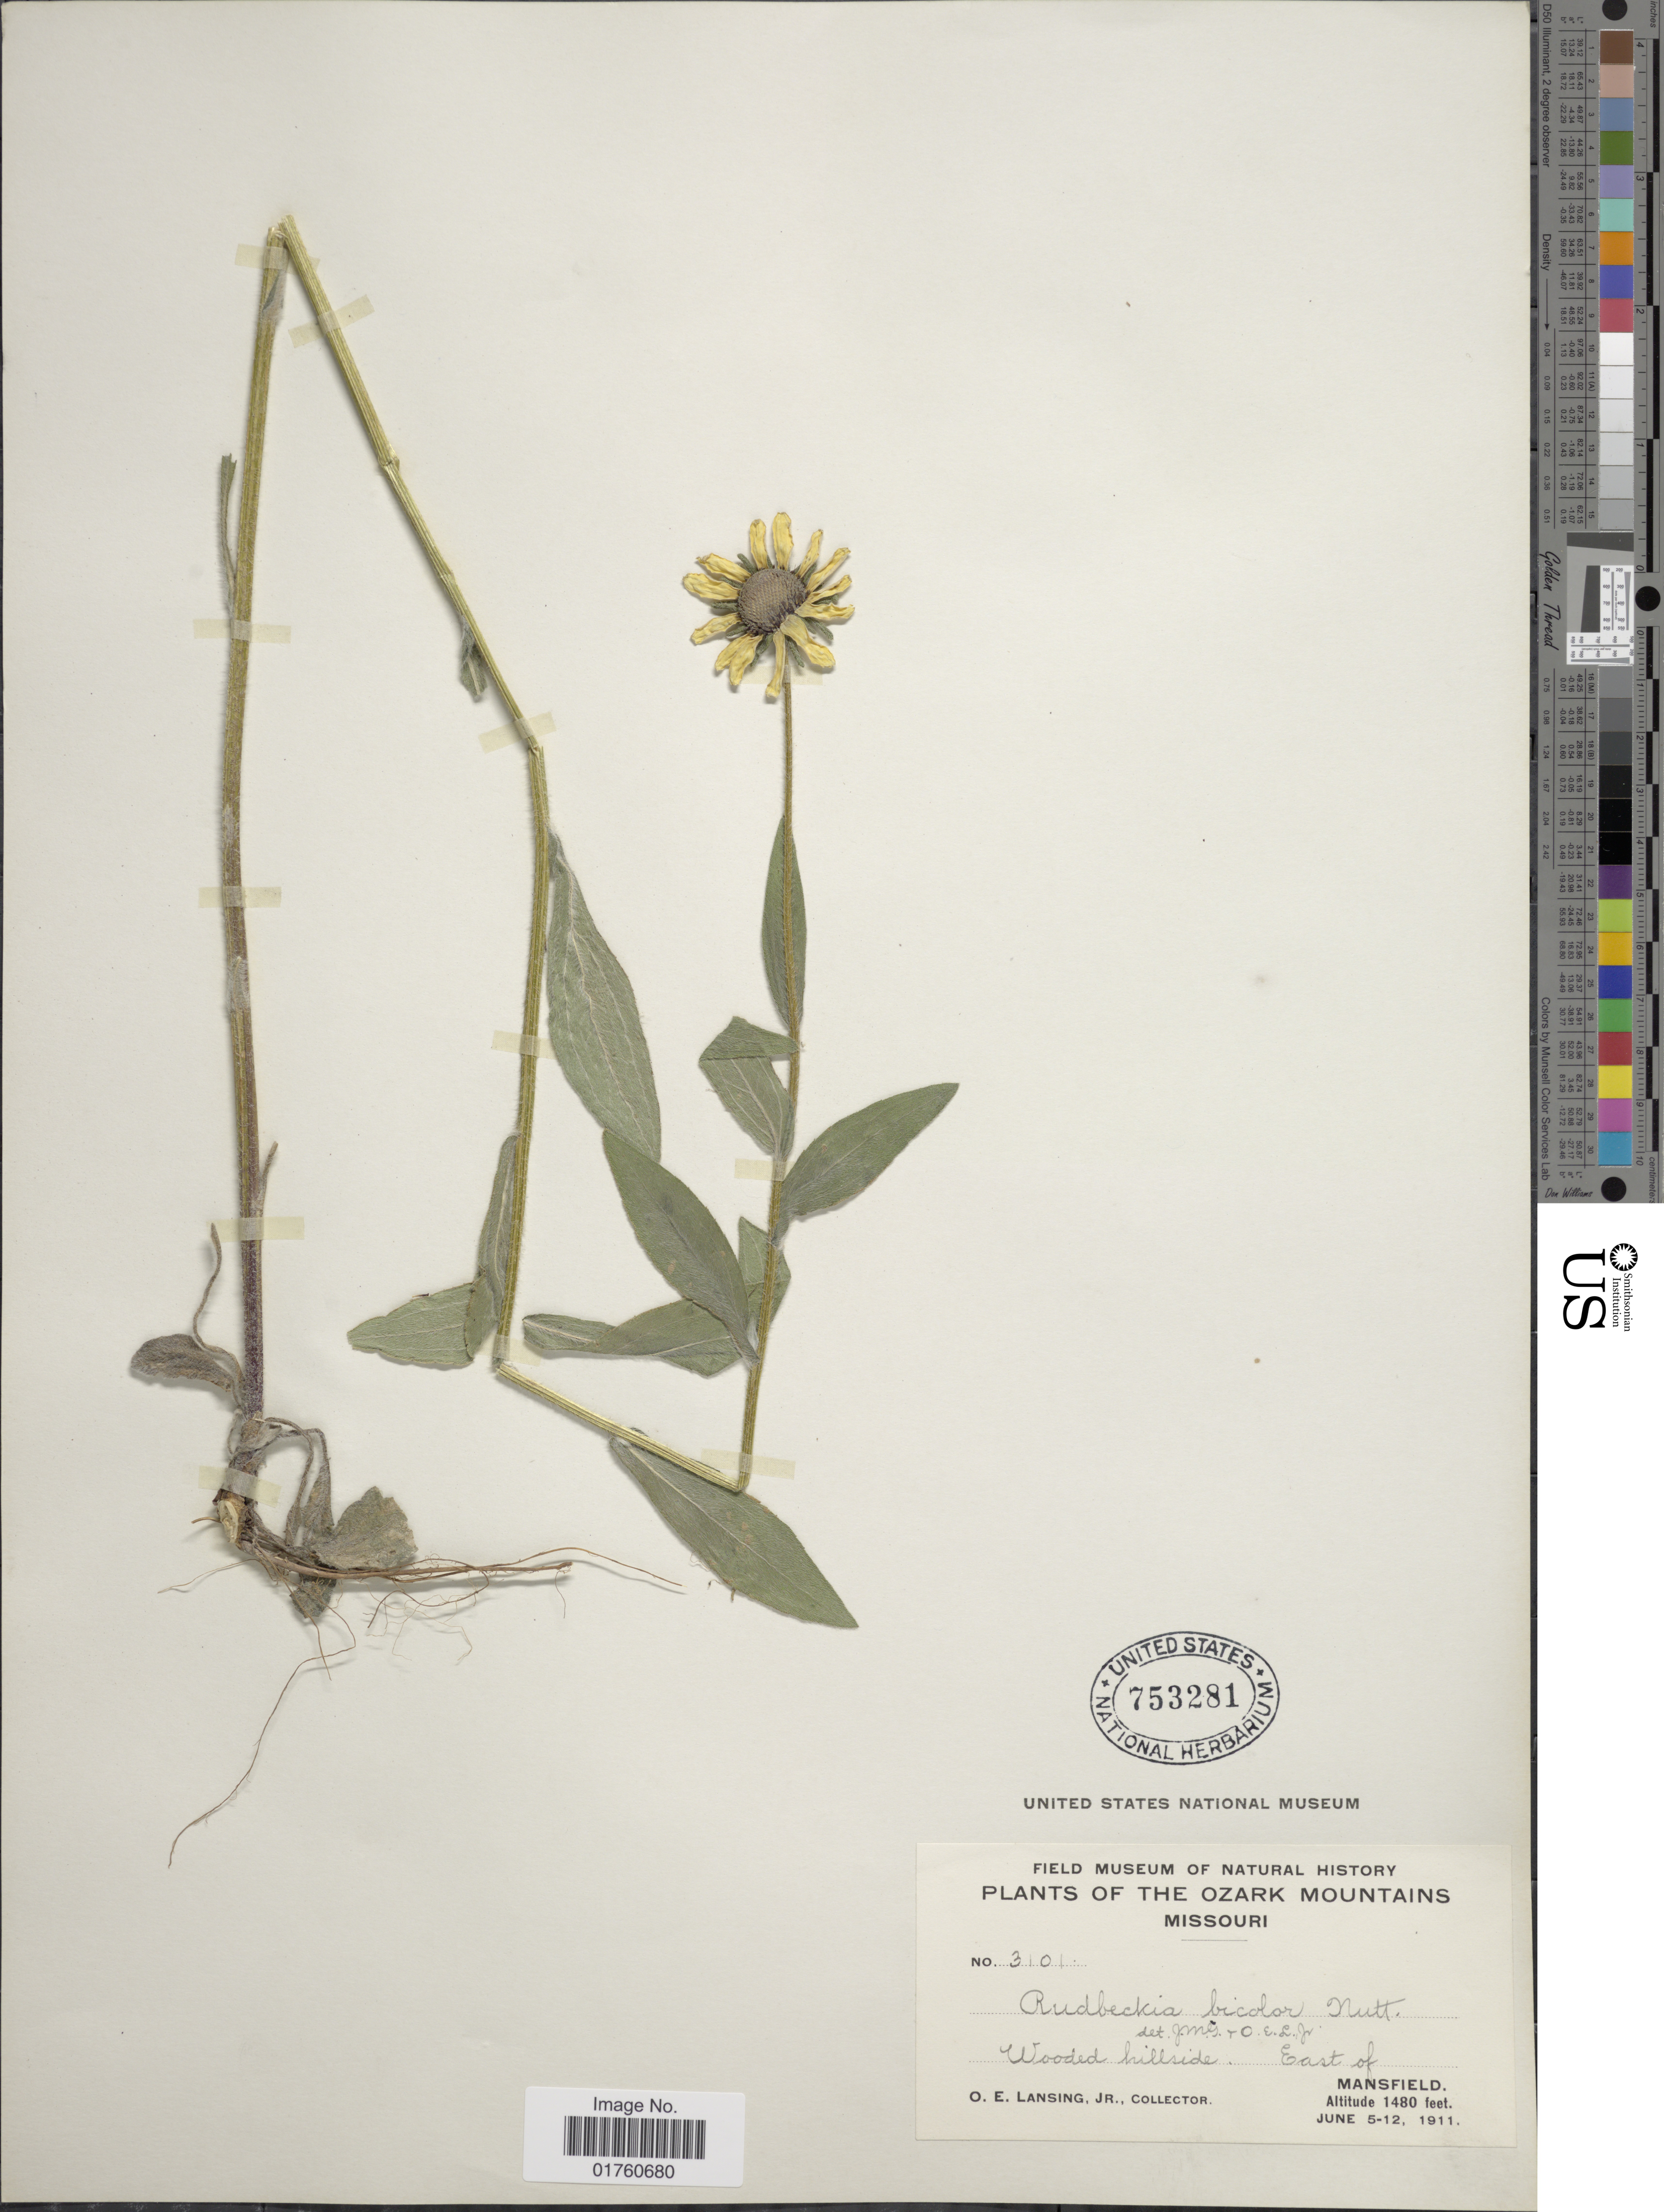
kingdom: Plantae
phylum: Tracheophyta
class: Magnoliopsida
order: Asterales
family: Asteraceae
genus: Rudbeckia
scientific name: Rudbeckia bicolor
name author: Nutt.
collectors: O. Lansing Jr.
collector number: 3101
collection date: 1911-06-05/1911-06-12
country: United States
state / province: Missouri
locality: The Ozark Mountains, Wooded hillside, East of Mansfield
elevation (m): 451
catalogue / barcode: US 753281